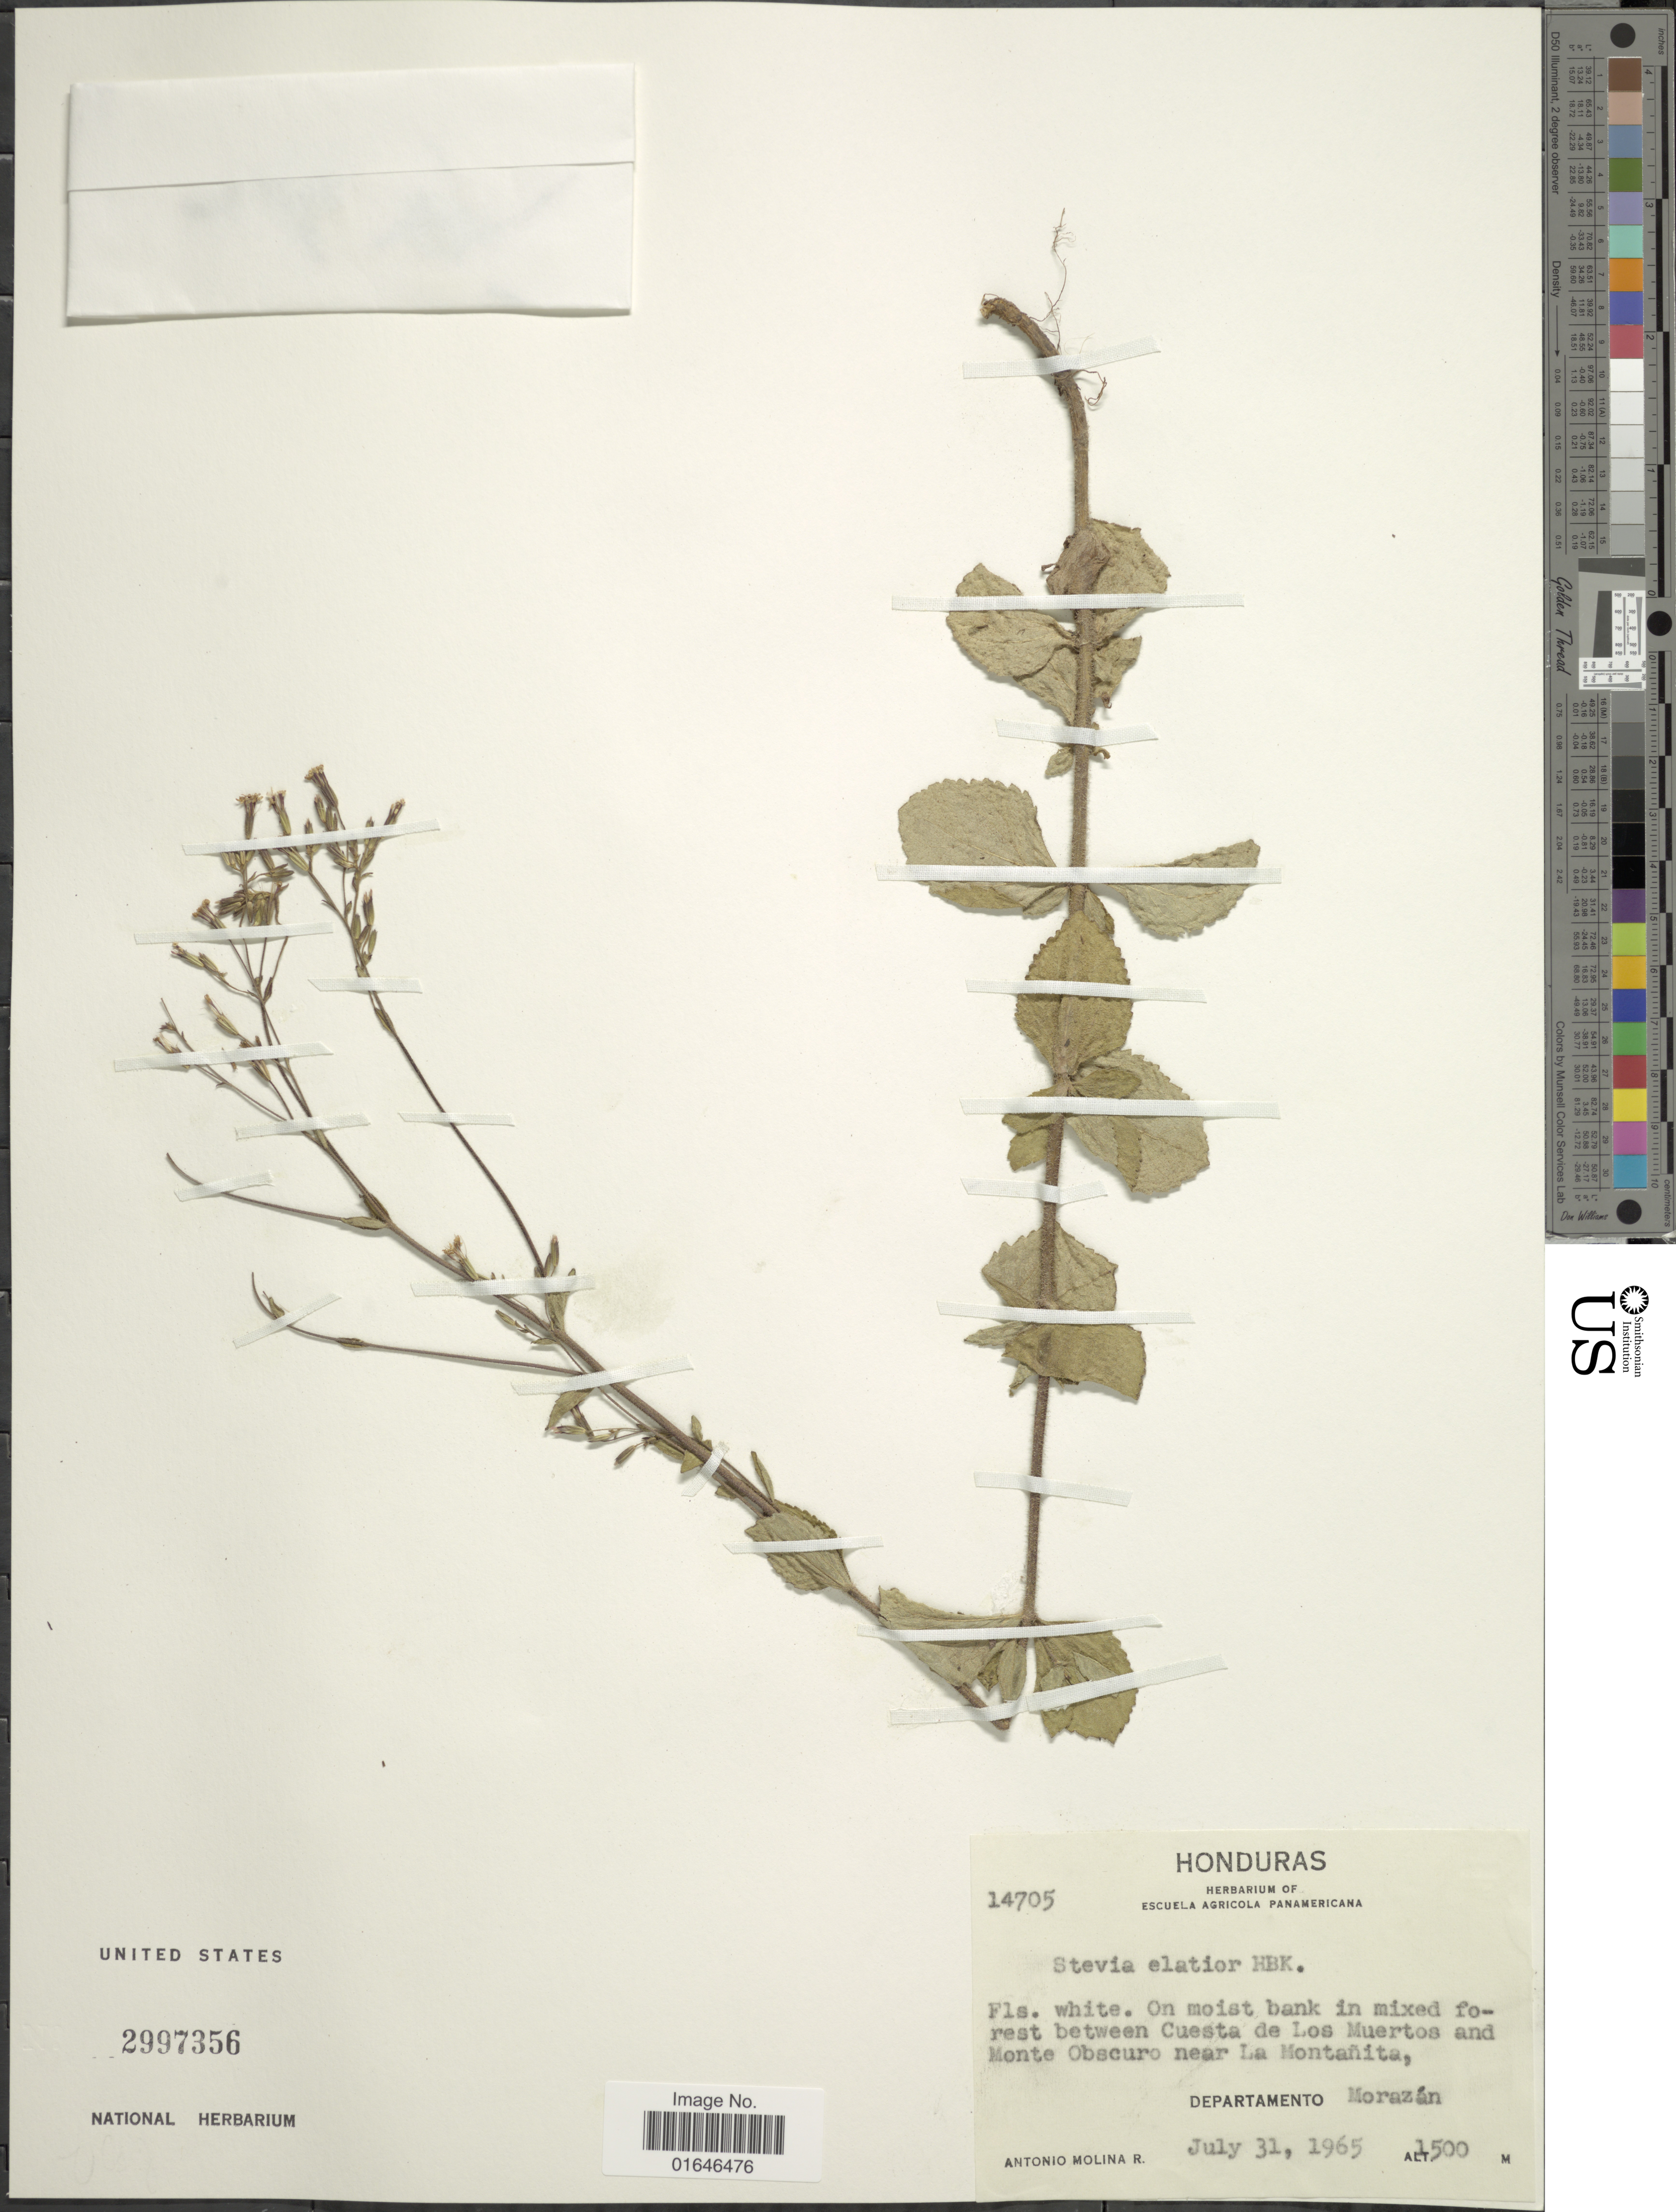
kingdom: Plantae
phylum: Tracheophyta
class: Magnoliopsida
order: Asterales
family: Asteraceae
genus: Stevia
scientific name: Stevia elatior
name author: Kunth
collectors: A. Molina R.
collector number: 14705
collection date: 1965-07-31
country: Honduras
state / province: Fco. Morazán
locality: In mixed forest between Cuesta de Los Muertos and Monte Qbscuro near La Montañita, Departamento Morazán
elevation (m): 1500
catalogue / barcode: US 2997356